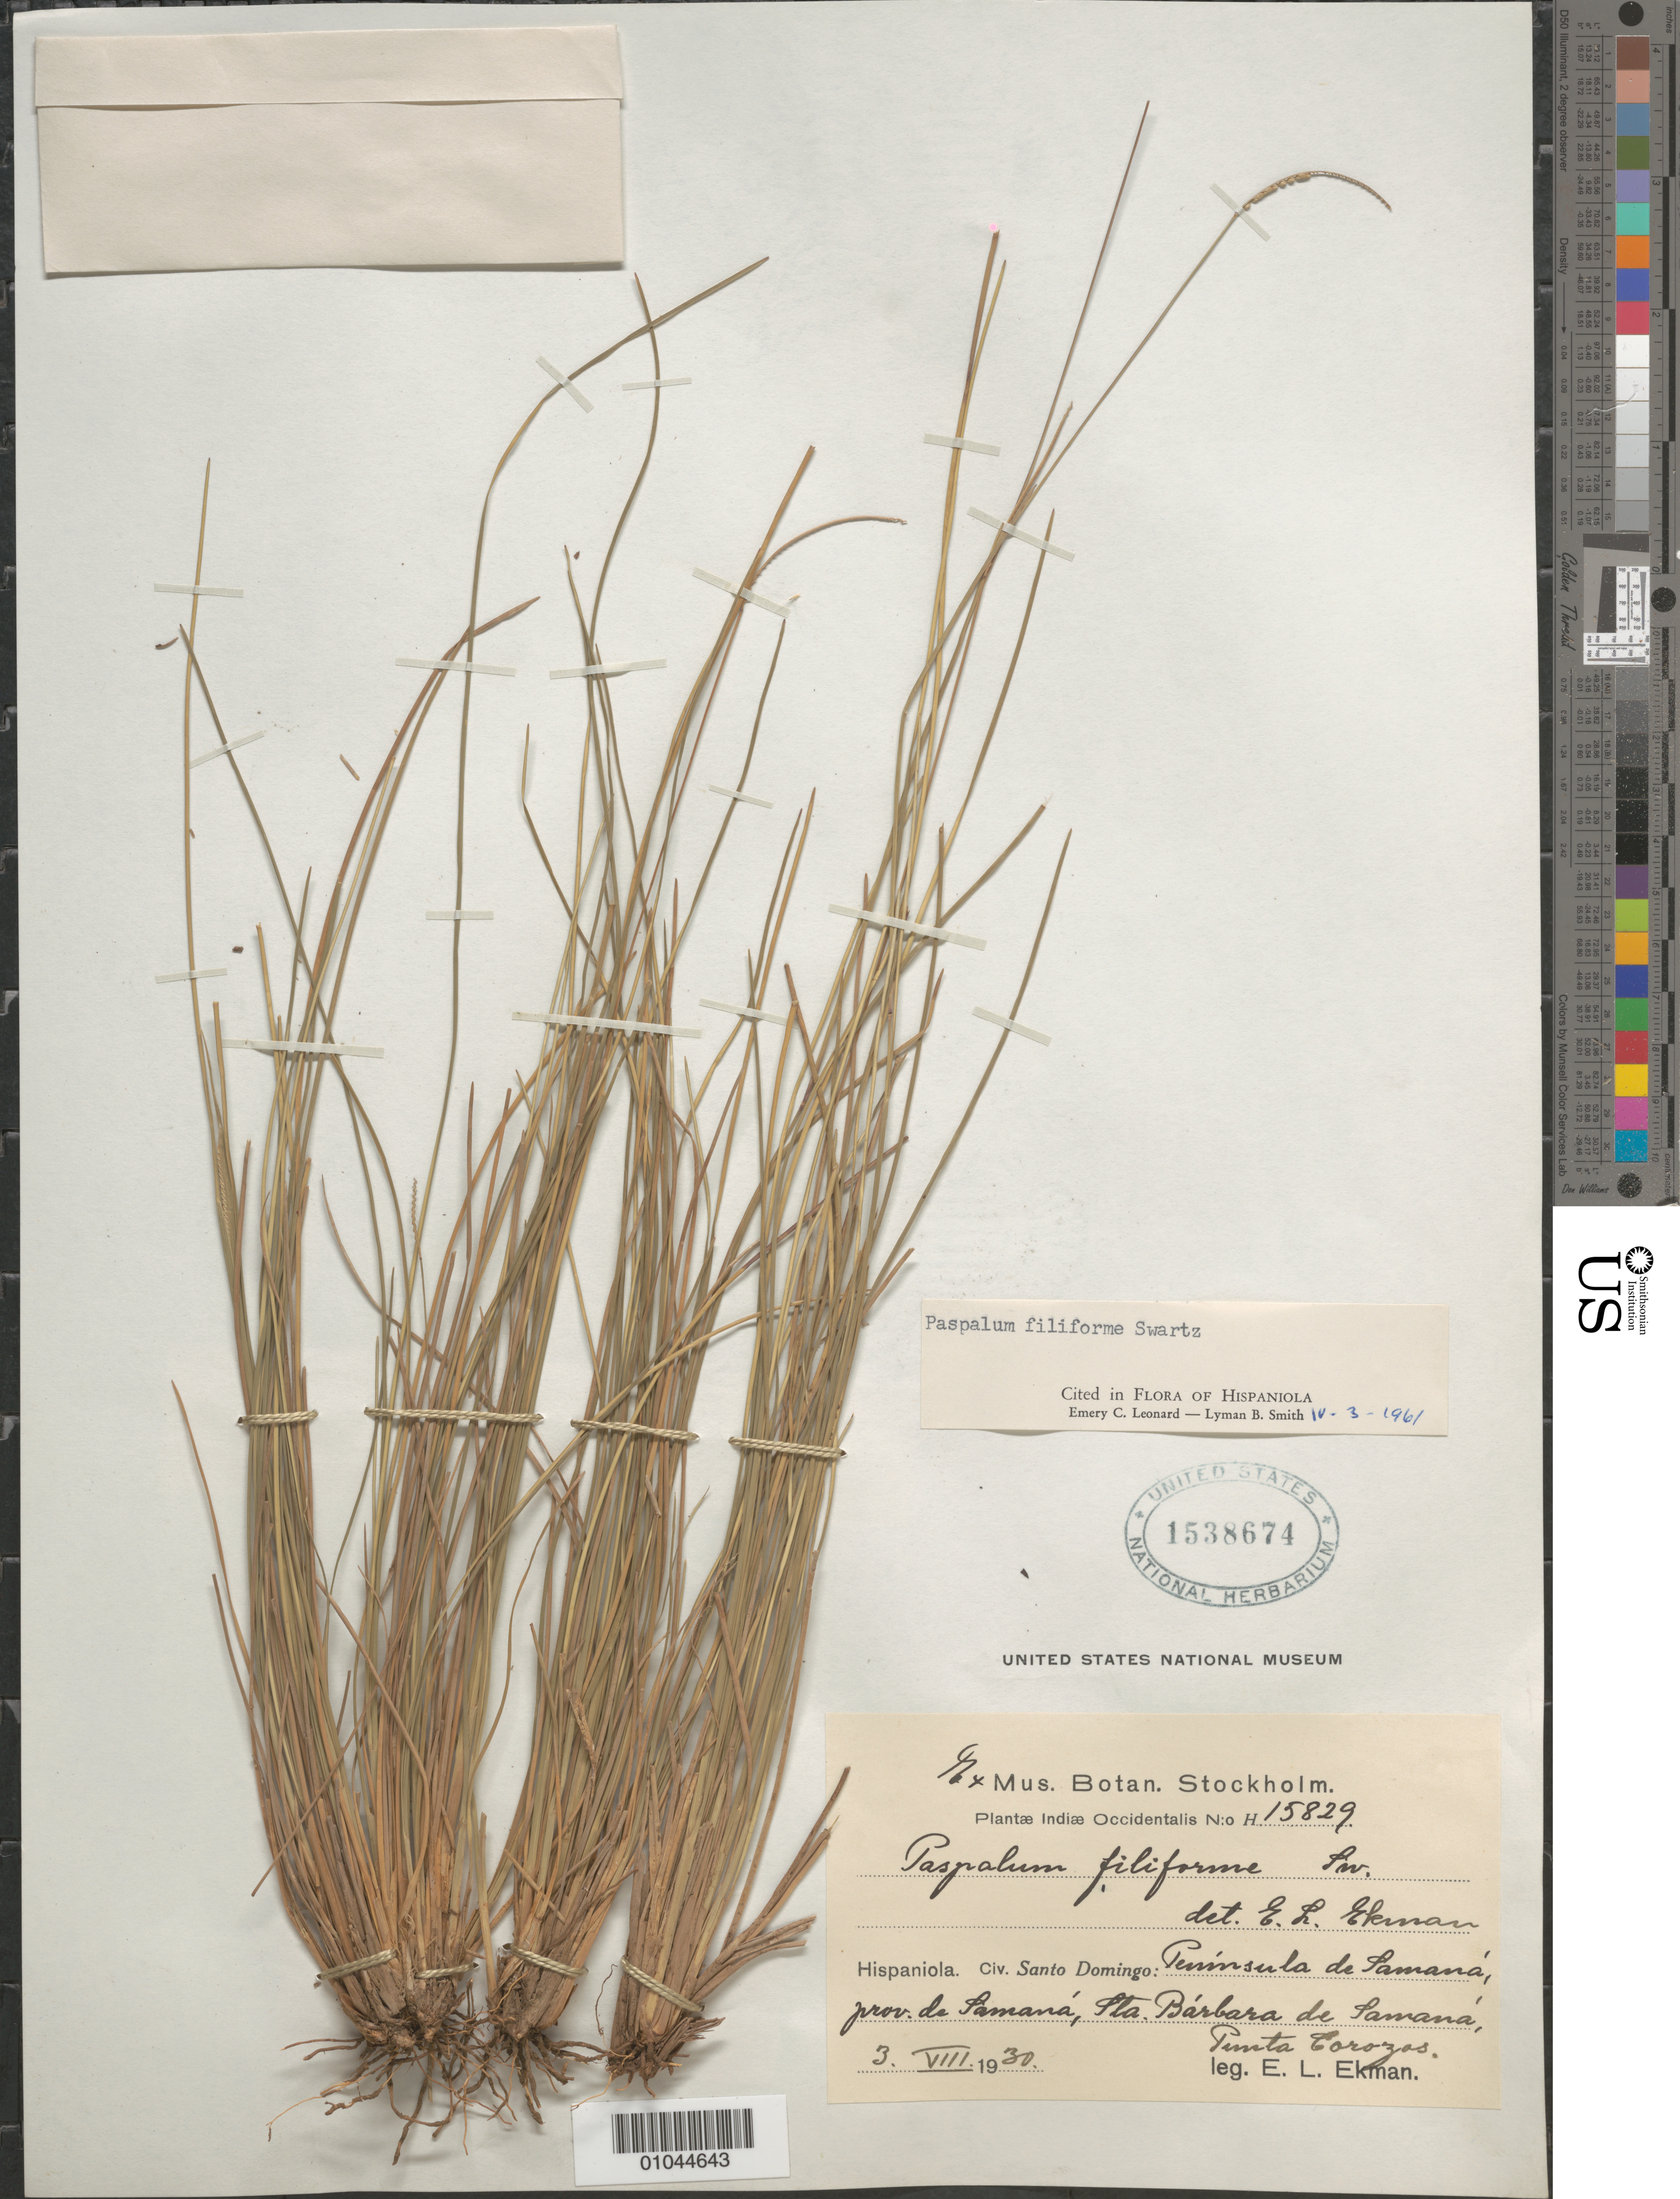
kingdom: Plantae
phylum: Tracheophyta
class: Liliopsida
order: Poales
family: Poaceae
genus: Paspalum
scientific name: Paspalum filiforme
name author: Sw.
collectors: E. L. Ekman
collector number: H 15829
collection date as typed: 03 Aug 1930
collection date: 1930-08-03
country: Dominican Republic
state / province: Samaná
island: Hispaniola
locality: Peninsula de Samana, Sta. Barbara de Samana, Punta Corozas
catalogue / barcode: US 1538674